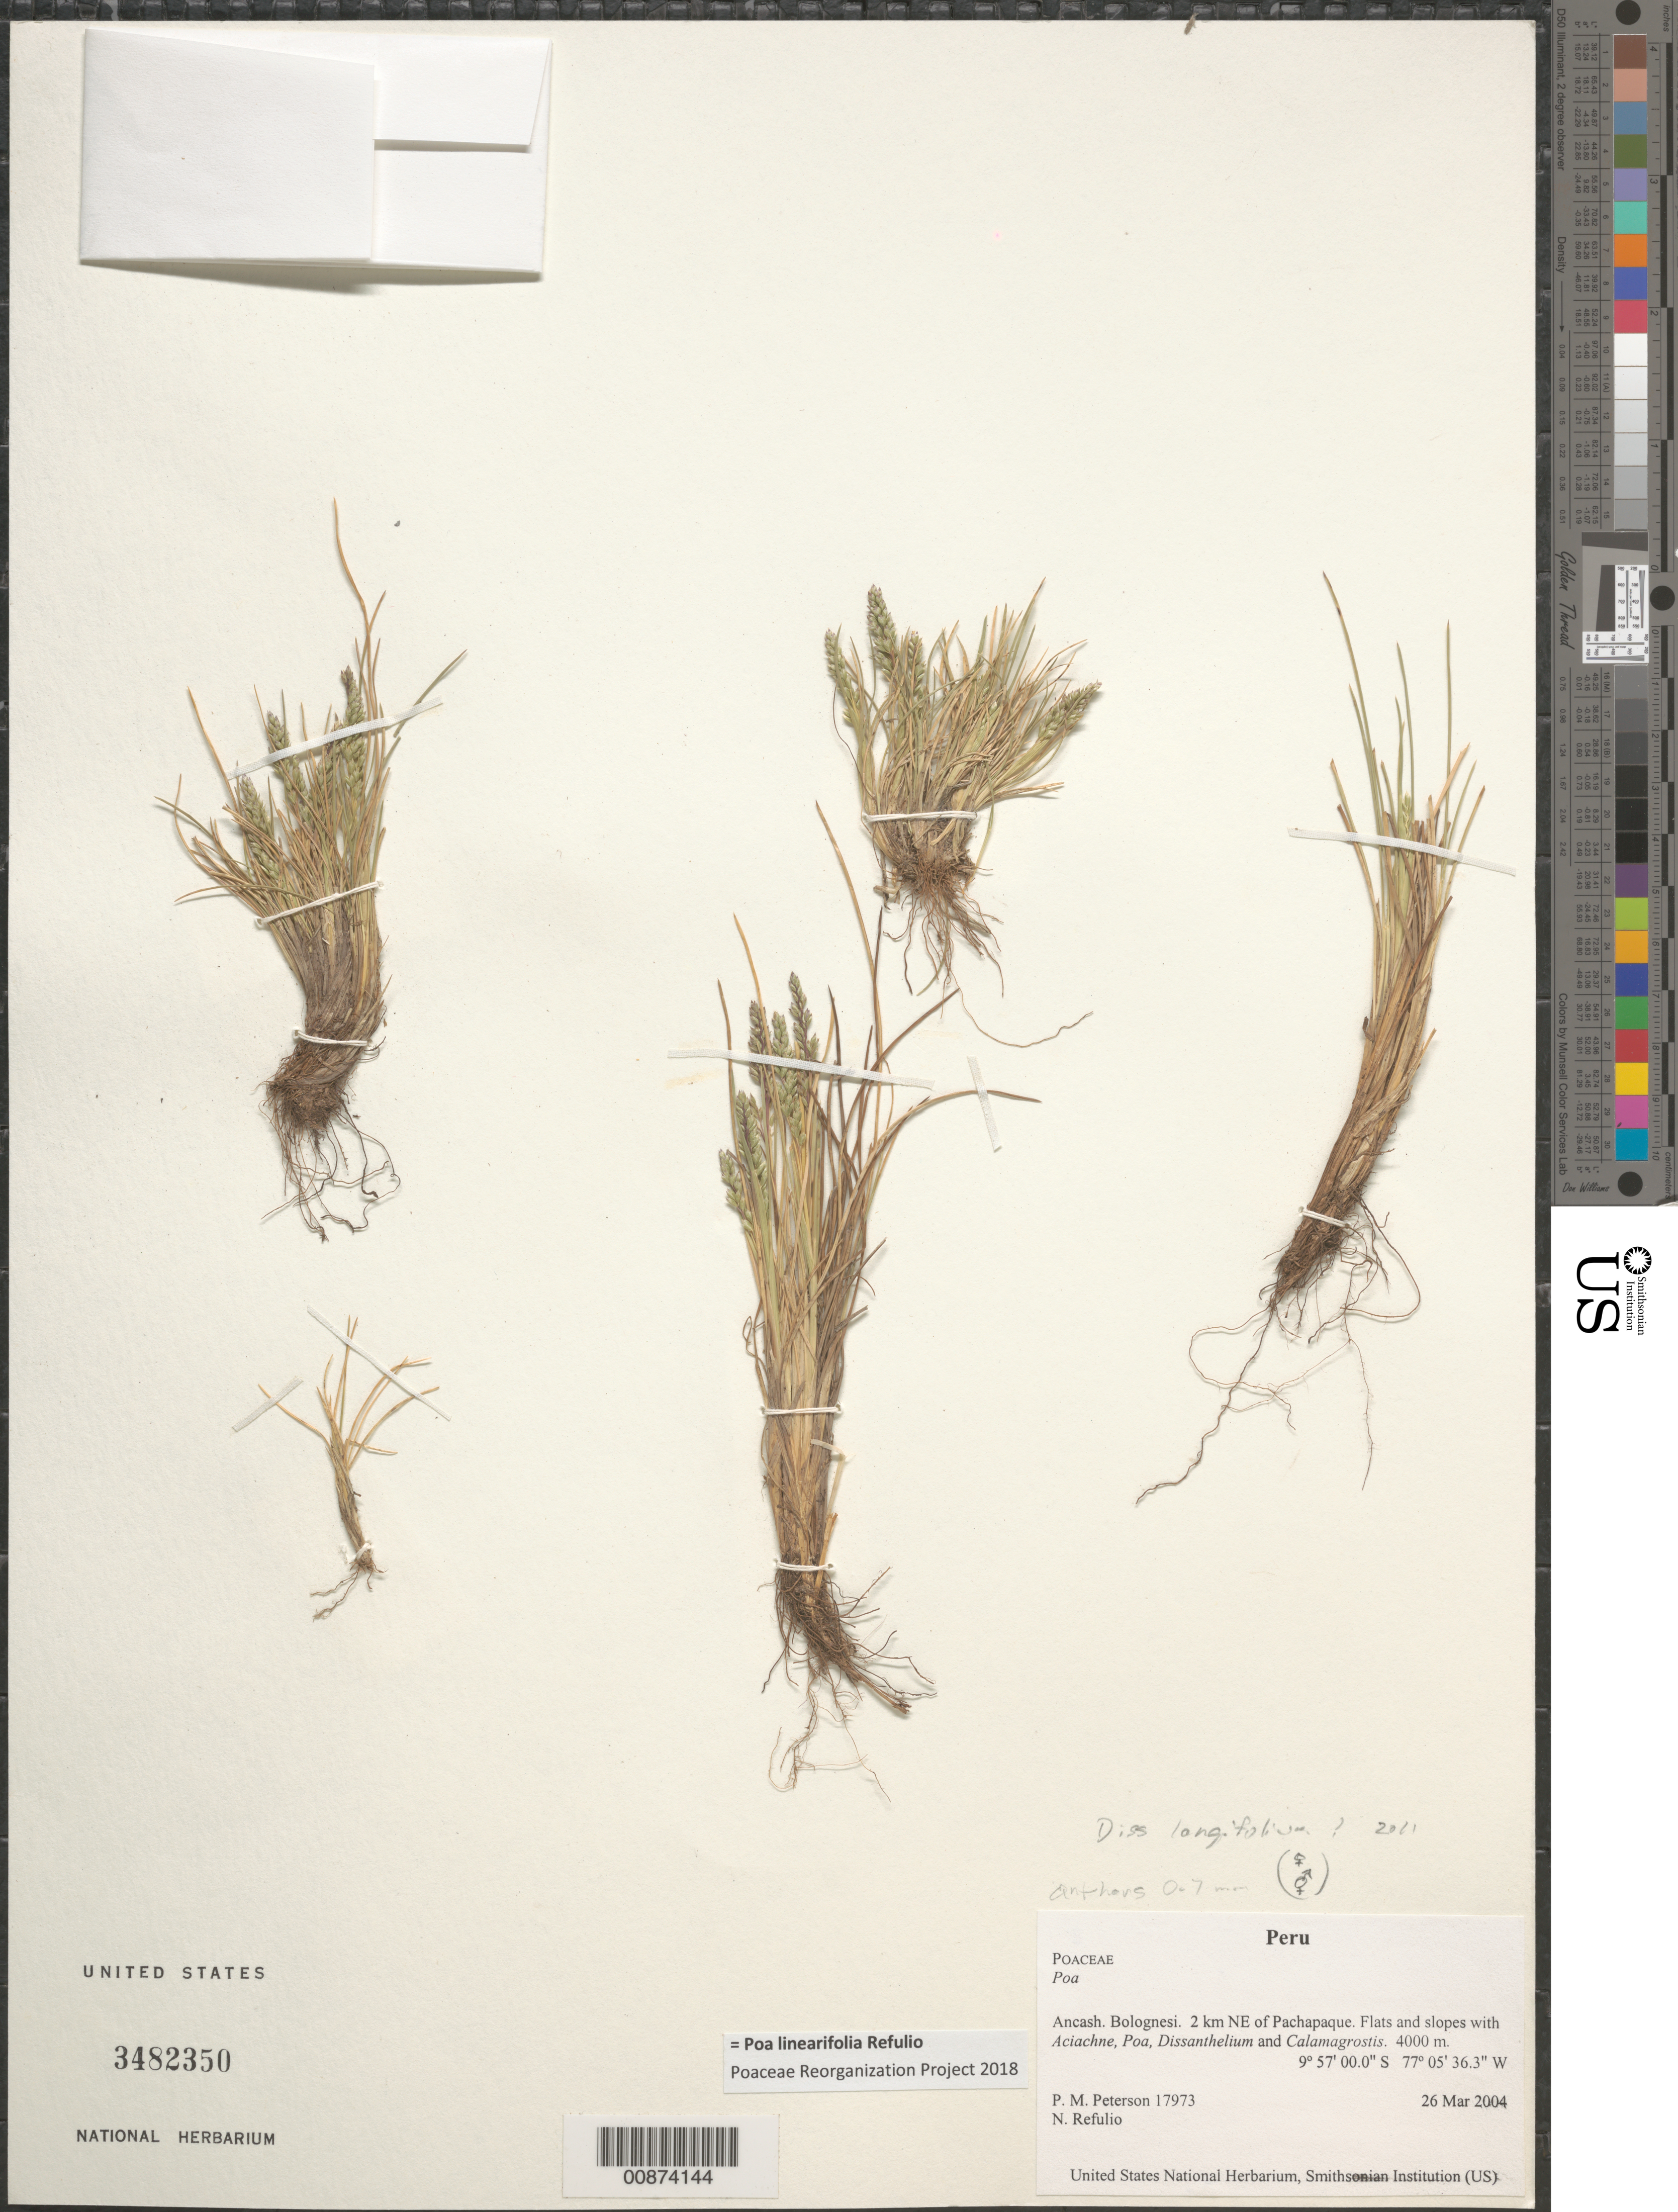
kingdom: Plantae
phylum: Tracheophyta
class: Liliopsida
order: Poales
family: Poaceae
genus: Poa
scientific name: Poa linearifolia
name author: Refulio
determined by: Poaceae Reorganization Project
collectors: P. M. Peterson & N. Refulio-Rodríguez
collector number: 17973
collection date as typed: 26 Mar 2004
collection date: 2004-03-26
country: Peru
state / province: Ancash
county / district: Bolognesi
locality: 2 km NE of Pachapaque. Flats and slopes with Aciachne, Poa, Dissanthelium and Calamagrostis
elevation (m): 4000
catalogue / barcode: US 3482350